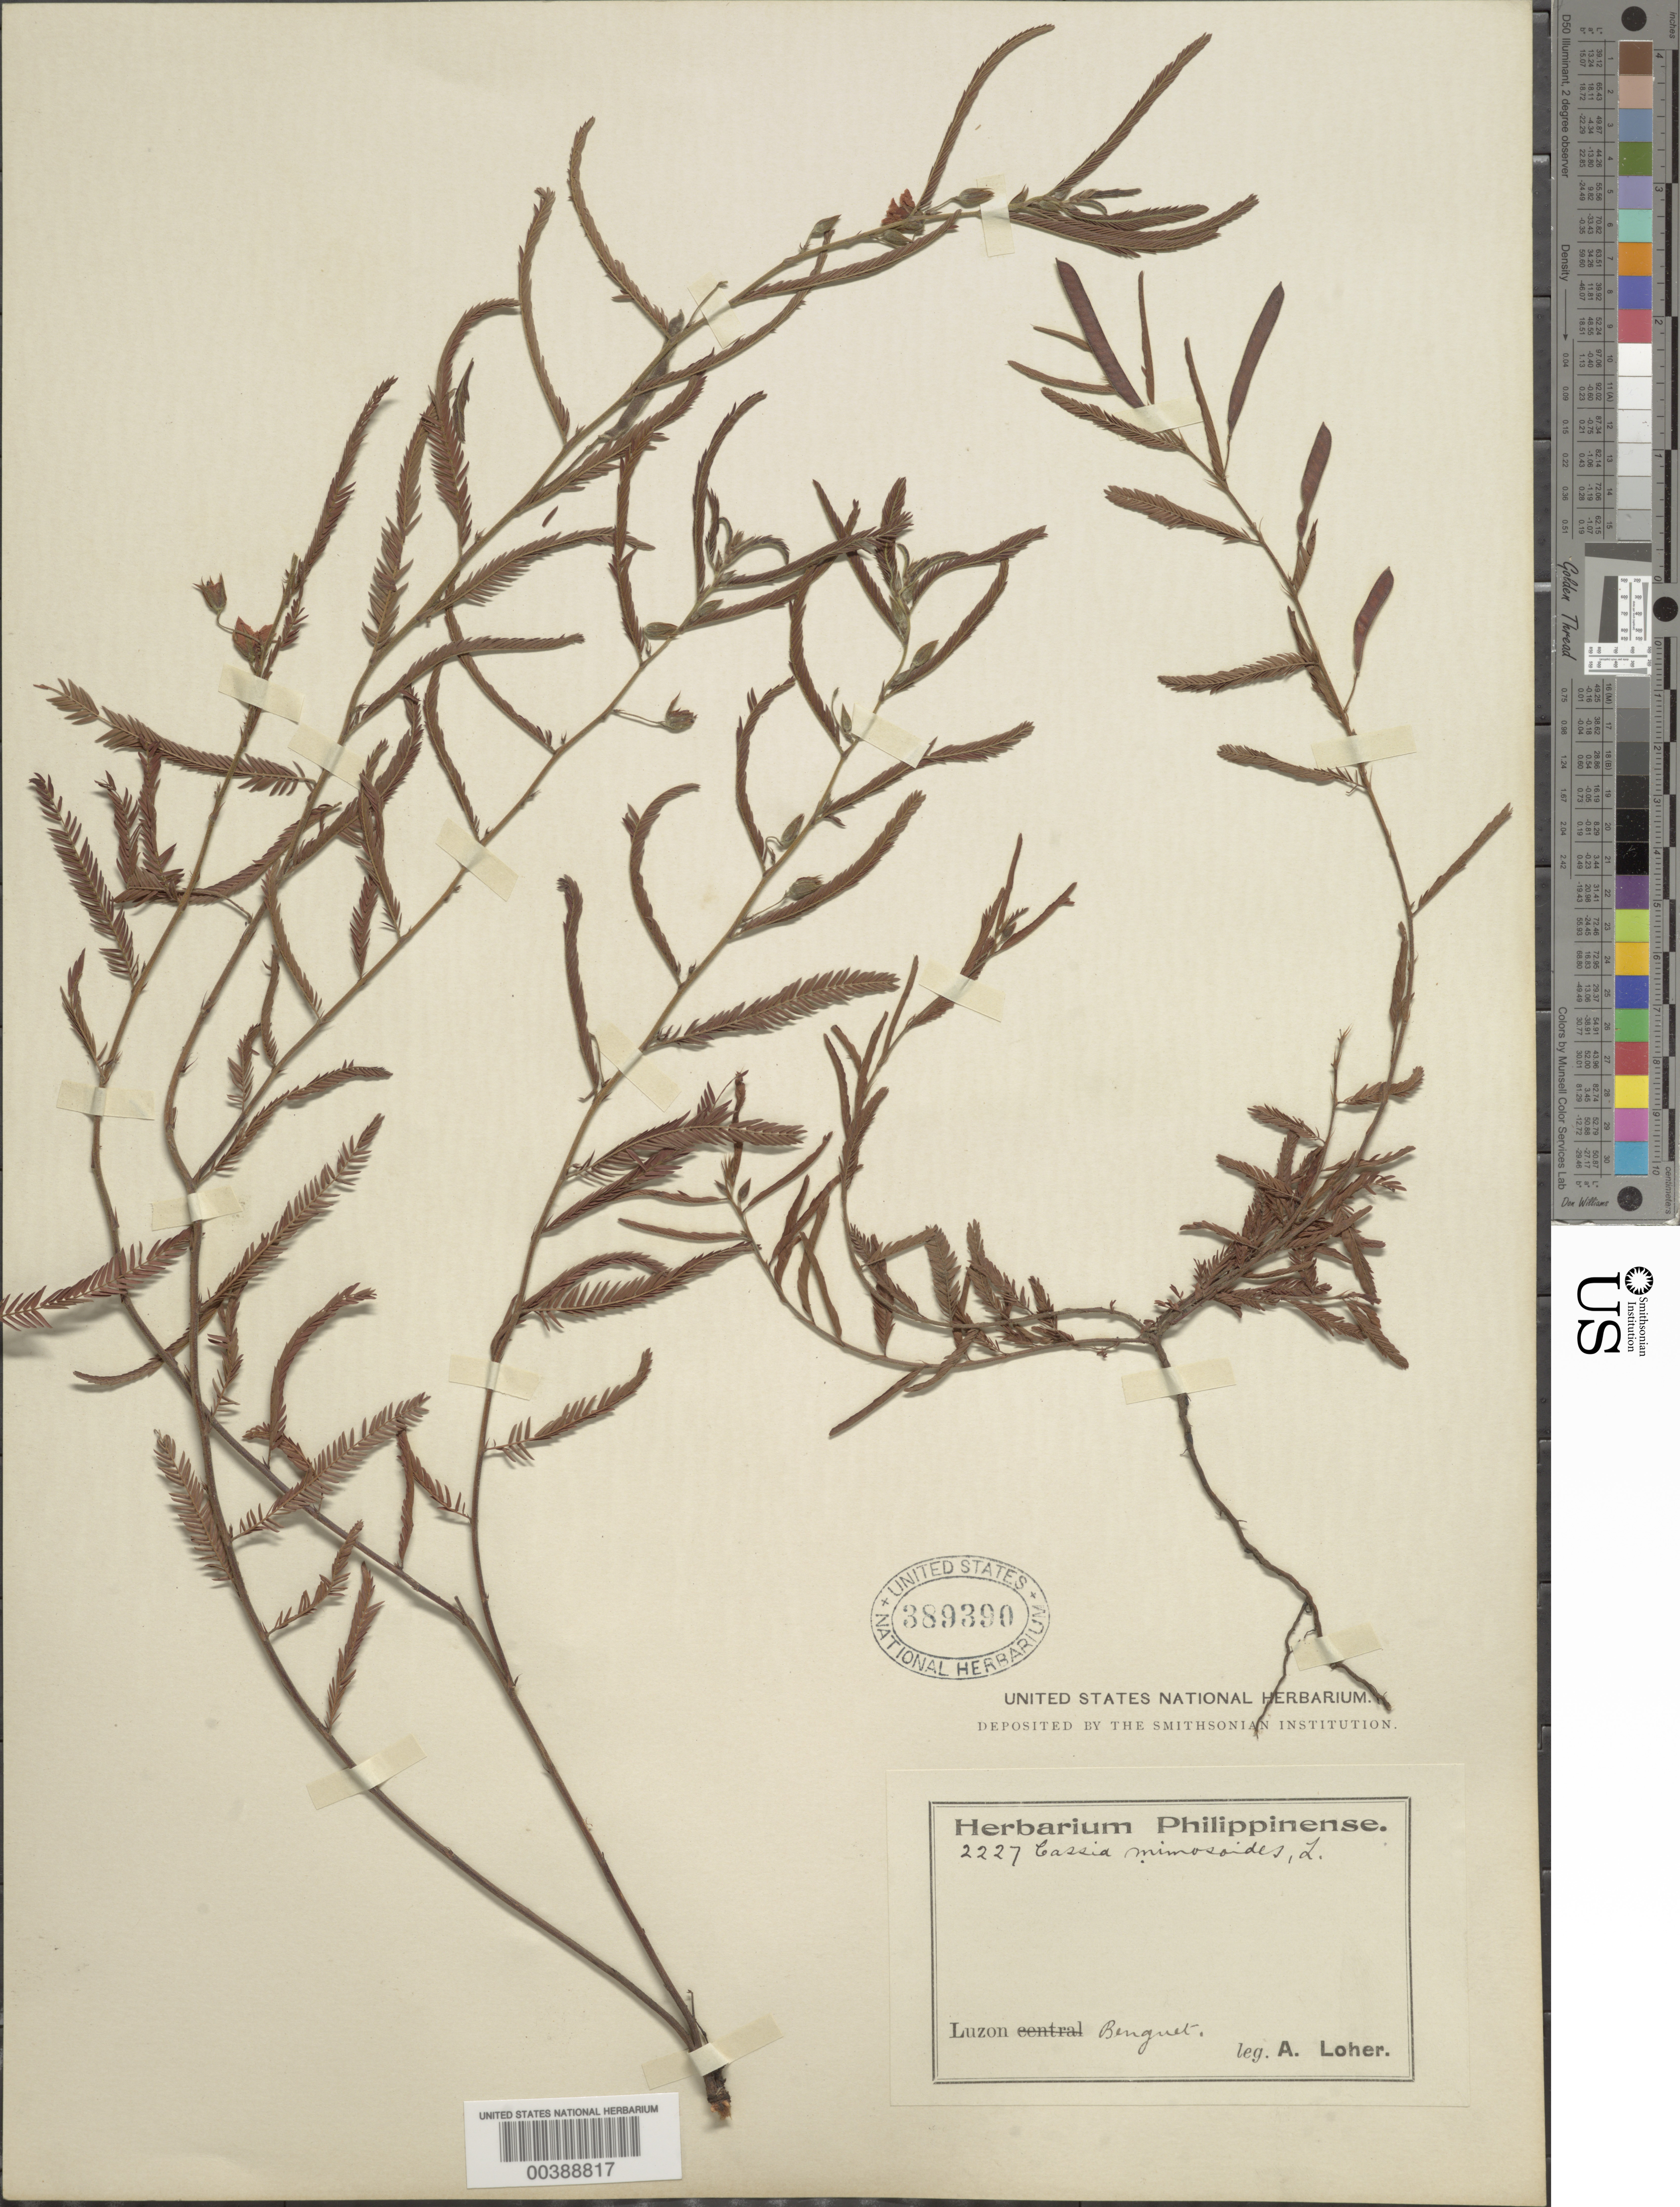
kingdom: Plantae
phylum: Tracheophyta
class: Magnoliopsida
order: Fabales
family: Fabaceae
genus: Chamaecrista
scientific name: Chamaecrista mimosoides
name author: (L.) Greene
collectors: A. Loher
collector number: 2227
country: Philippines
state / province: Cordillera (Administrative Region)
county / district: Benguet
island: Luzon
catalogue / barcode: US 389390